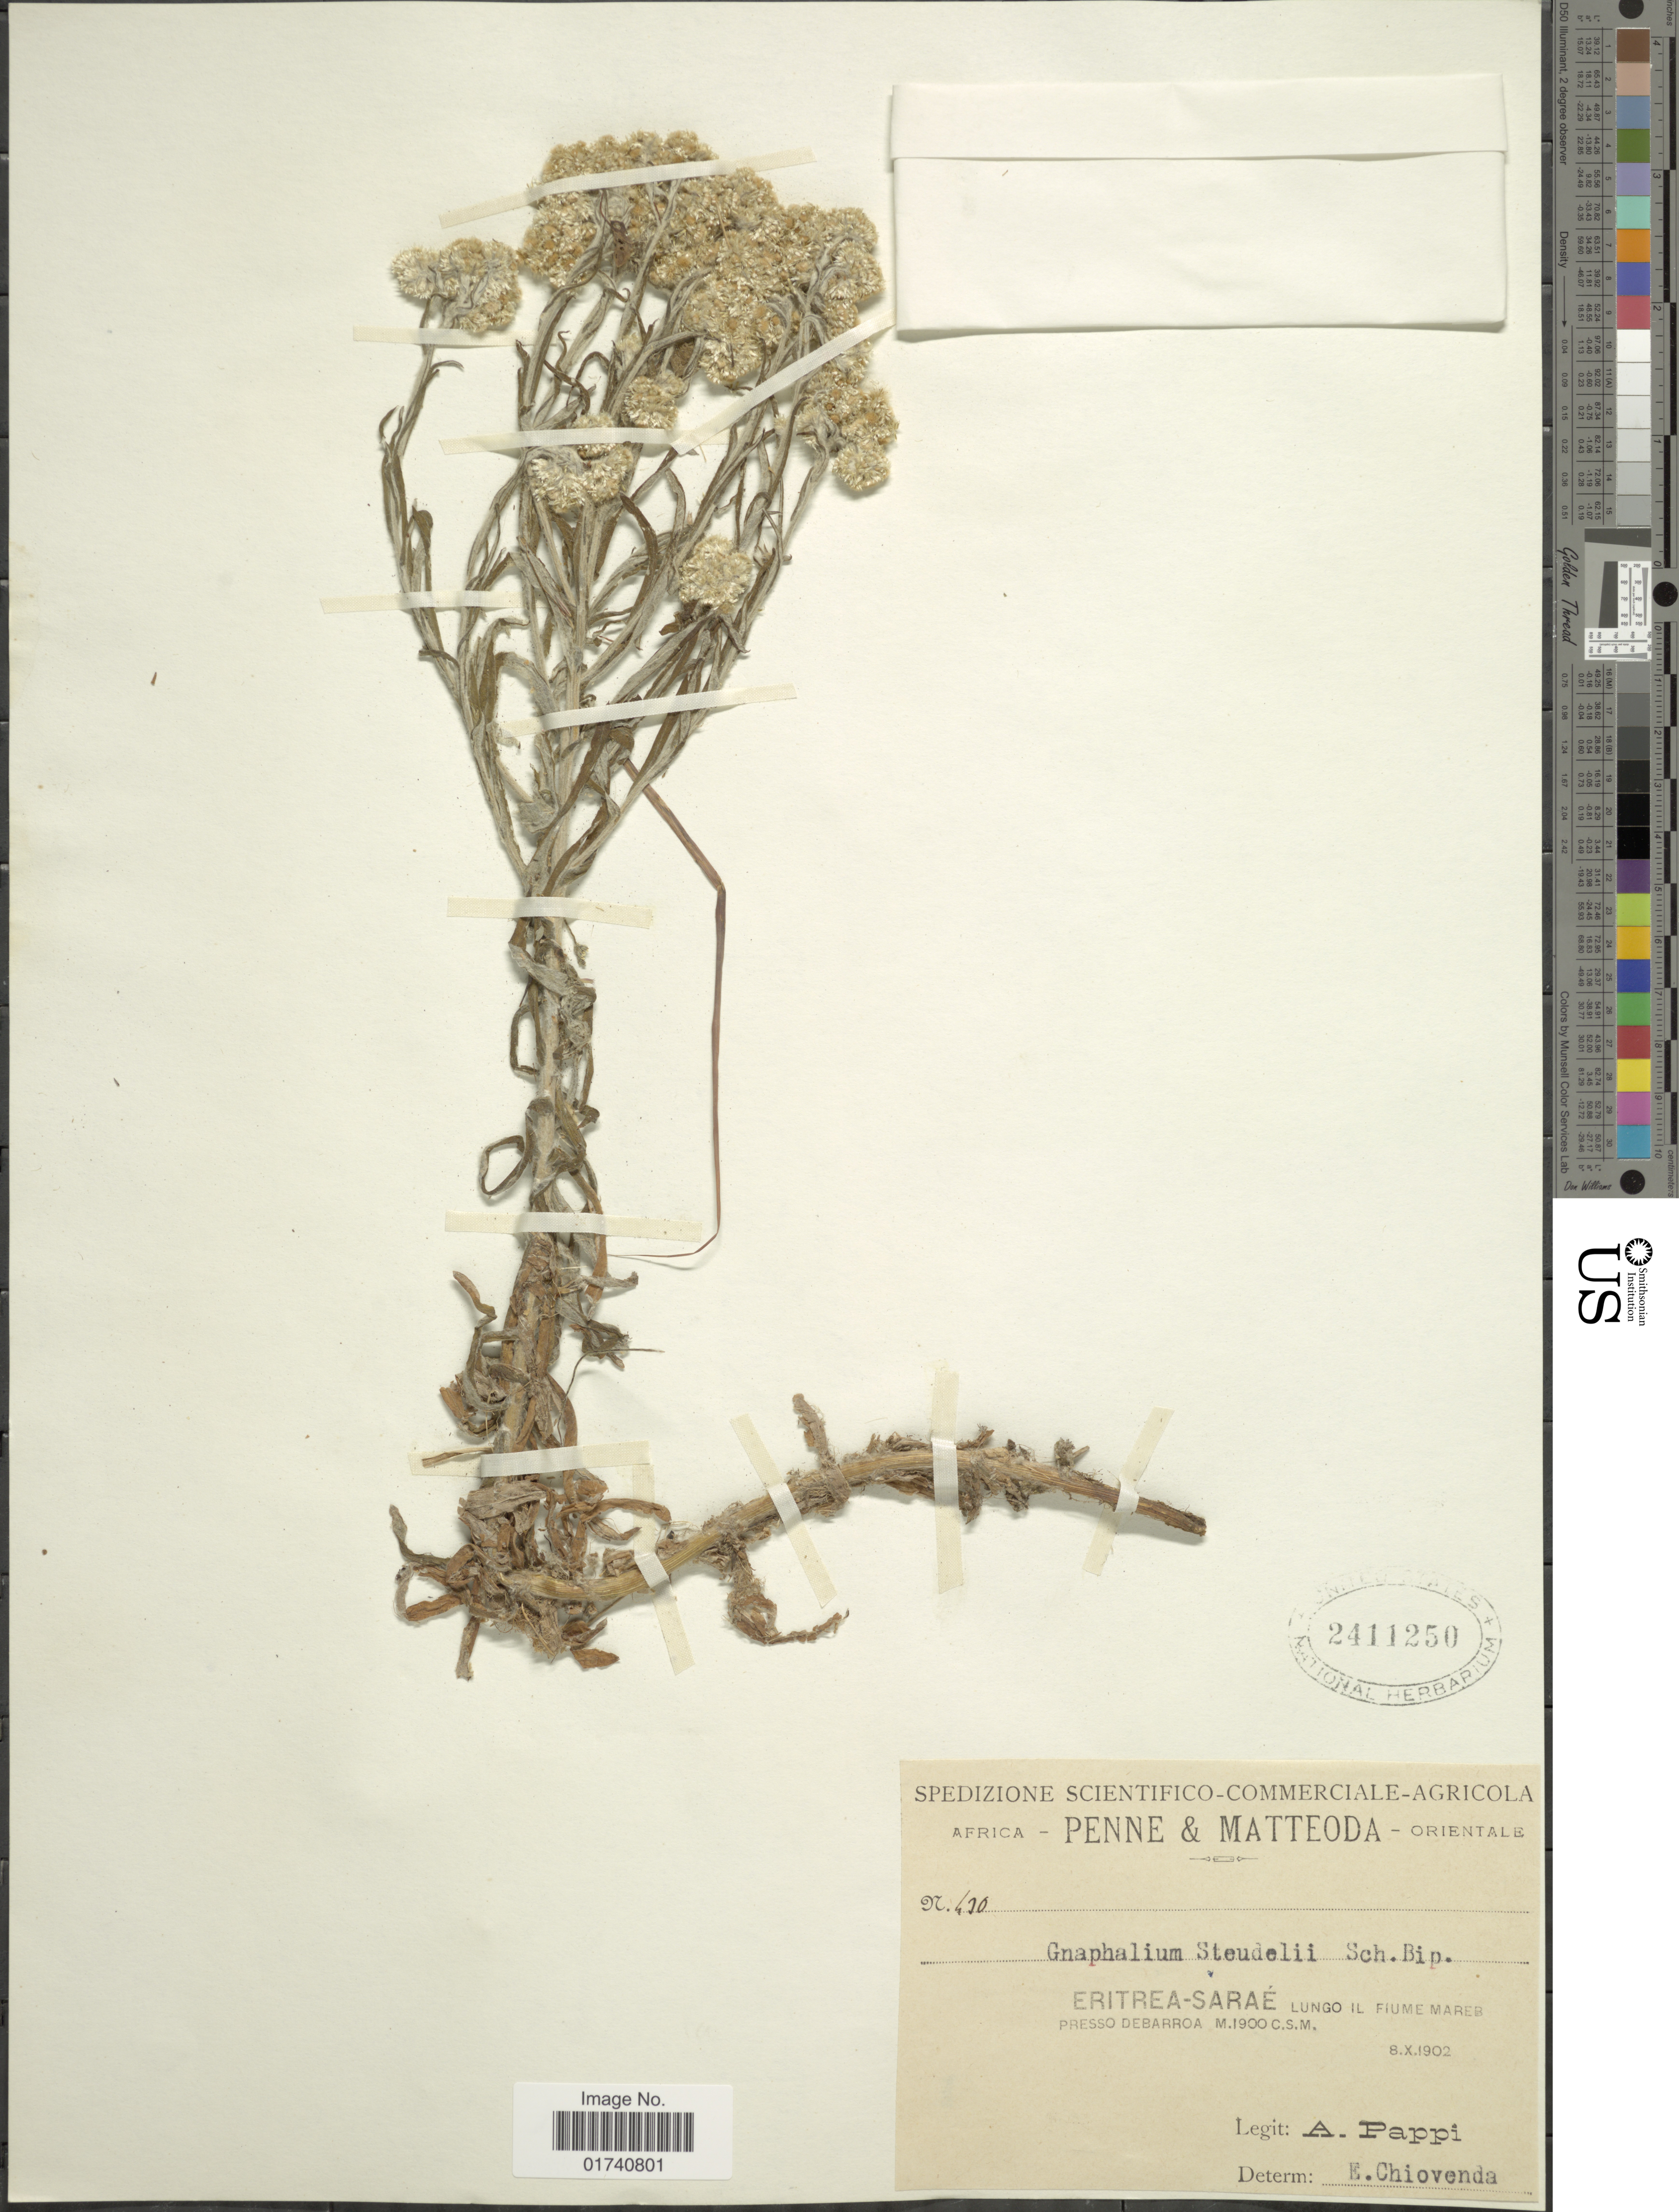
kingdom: Plantae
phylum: Tracheophyta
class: Magnoliopsida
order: Asterales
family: Asteraceae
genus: Pseudognaphalium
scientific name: Pseudognaphalium undulatum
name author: (L.) Hilliard & B.L. Burtt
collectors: A. Pappi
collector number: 420*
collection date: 1902-10-08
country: Eritrea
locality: Eritrea-Sarae Lungo il fiume mareb presso debarroa.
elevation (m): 1900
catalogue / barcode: US 2411250